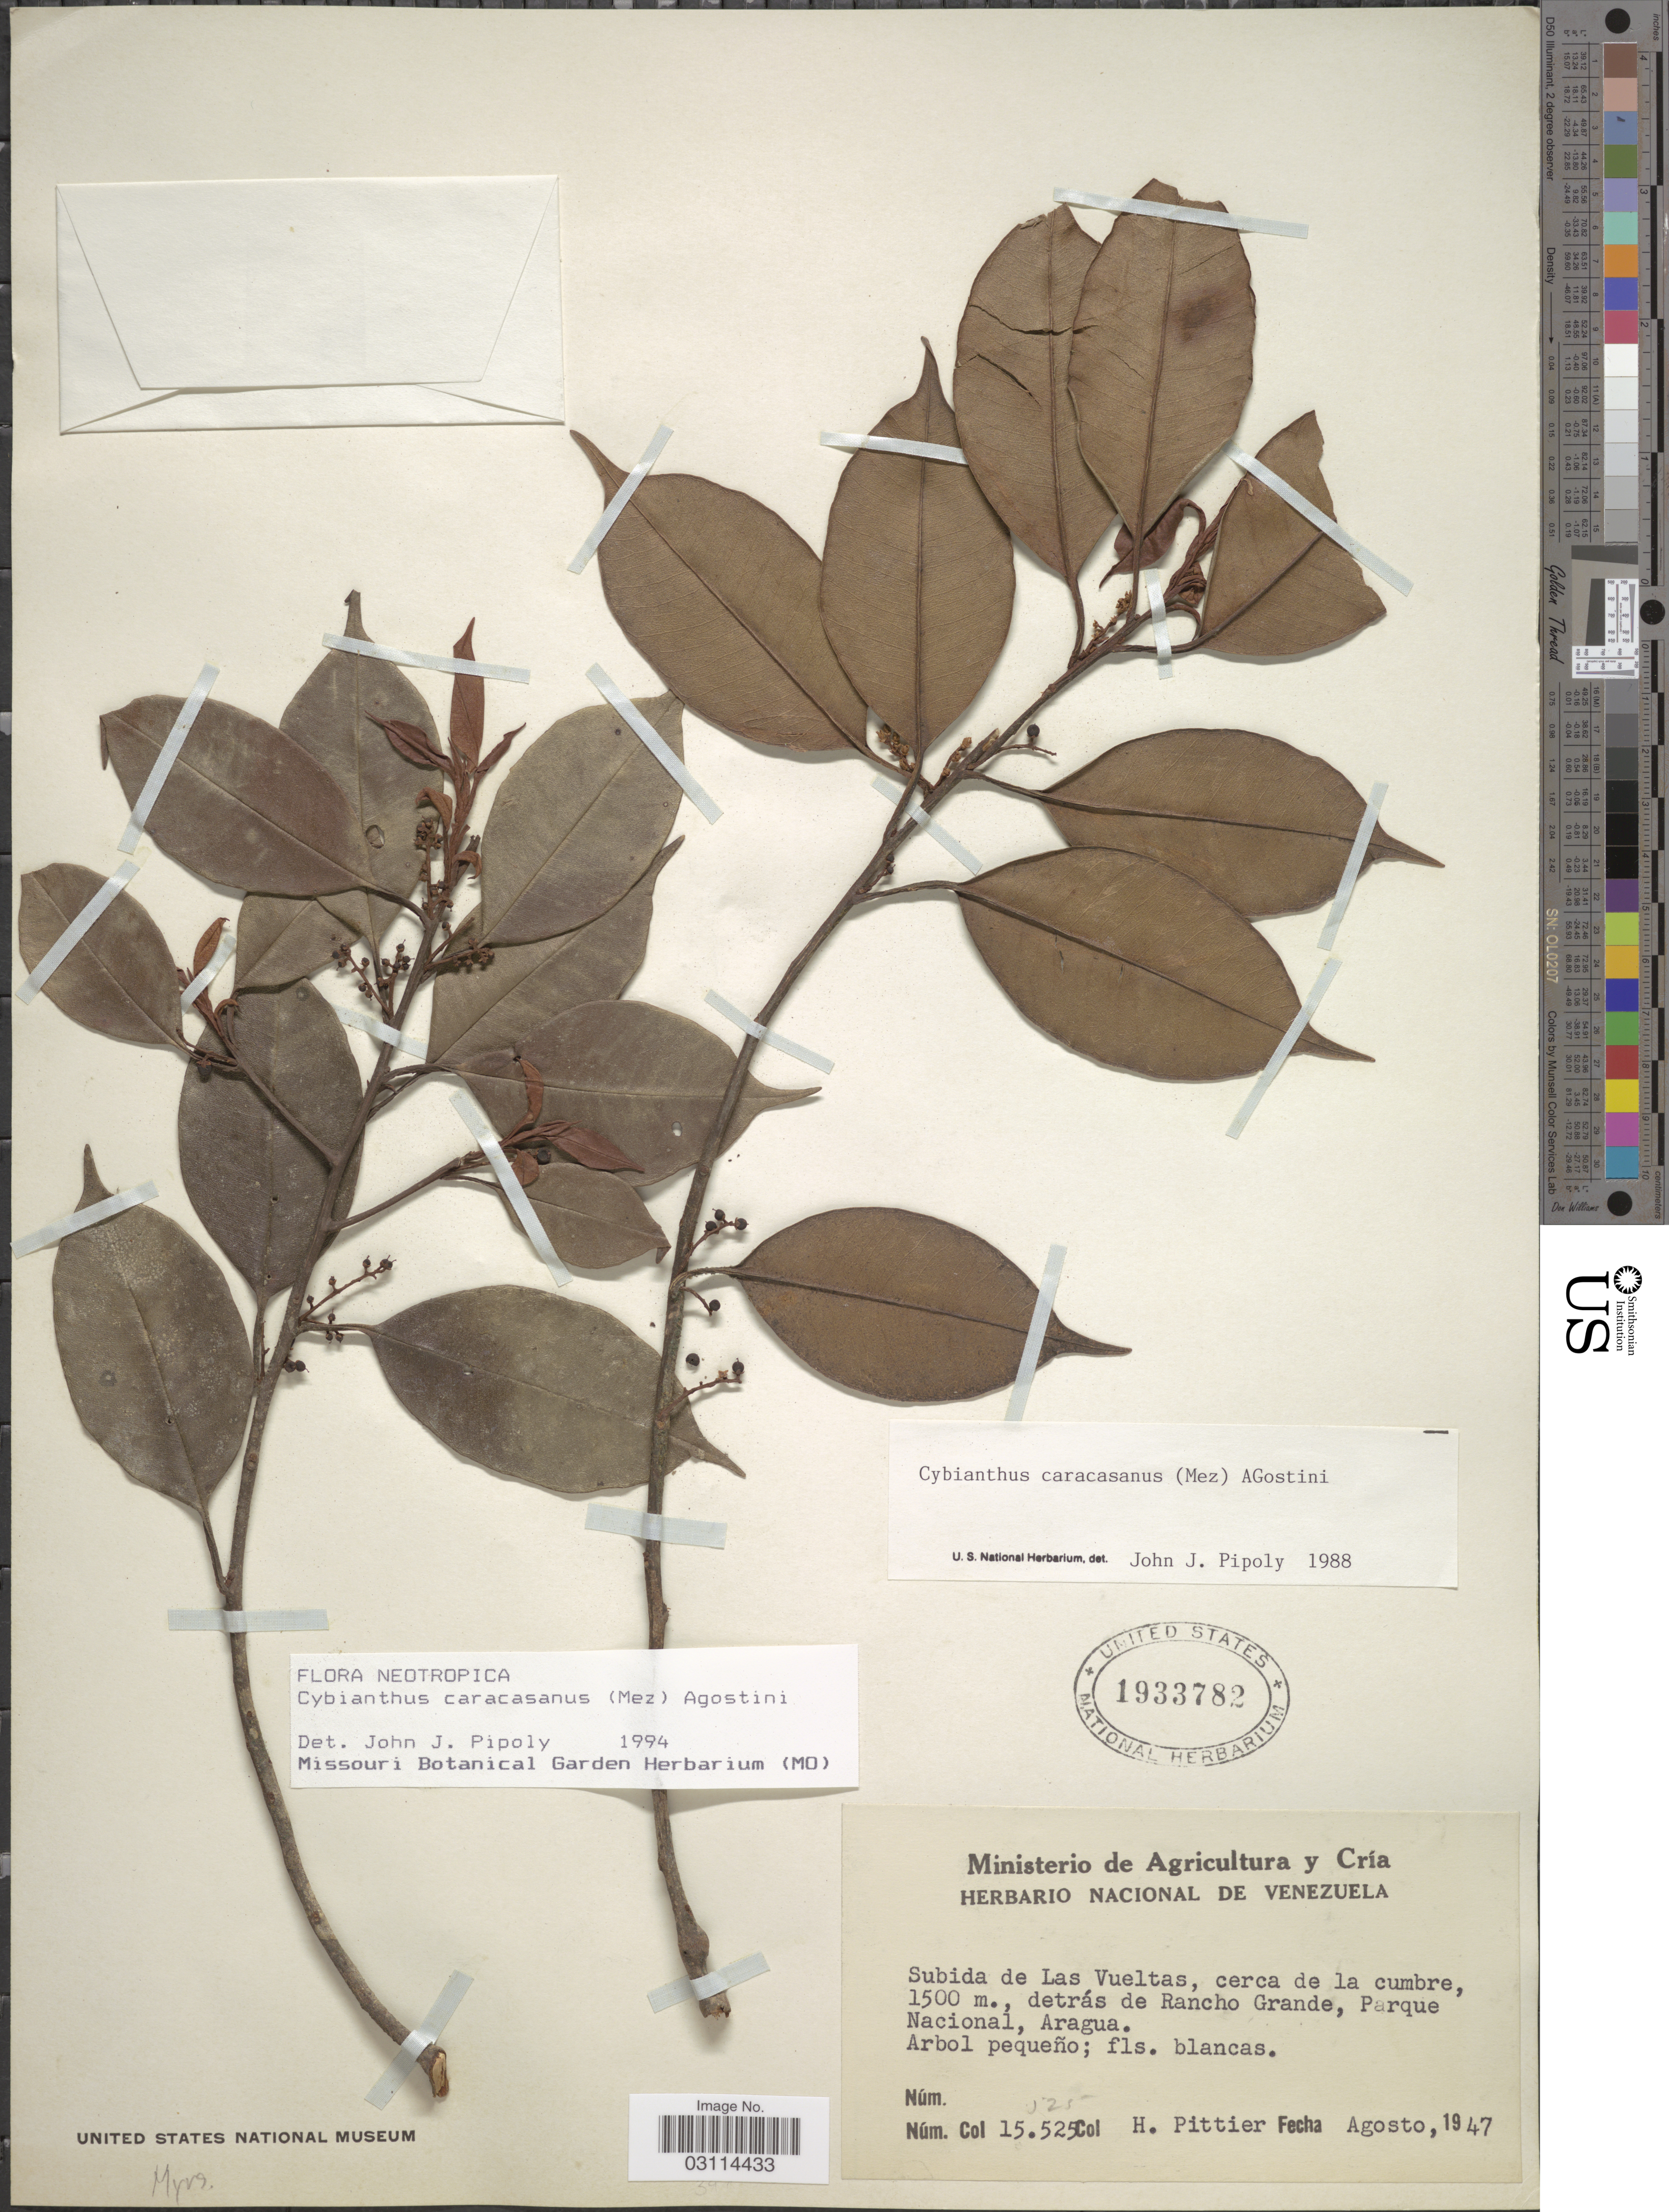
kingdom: Plantae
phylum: Tracheophyta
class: Magnoliopsida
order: Ericales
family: Primulaceae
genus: Cybianthus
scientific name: Cybianthus caracasanus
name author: (Mez) G. Agostini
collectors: H. F. Pittier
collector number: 15525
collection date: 1947-08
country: Venezuela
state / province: Aragua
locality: Subida de Las Vueltas, cerca de la cumbre, detrás de Rancho Grande, Parque Nacional.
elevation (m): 1500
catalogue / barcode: US 1933782